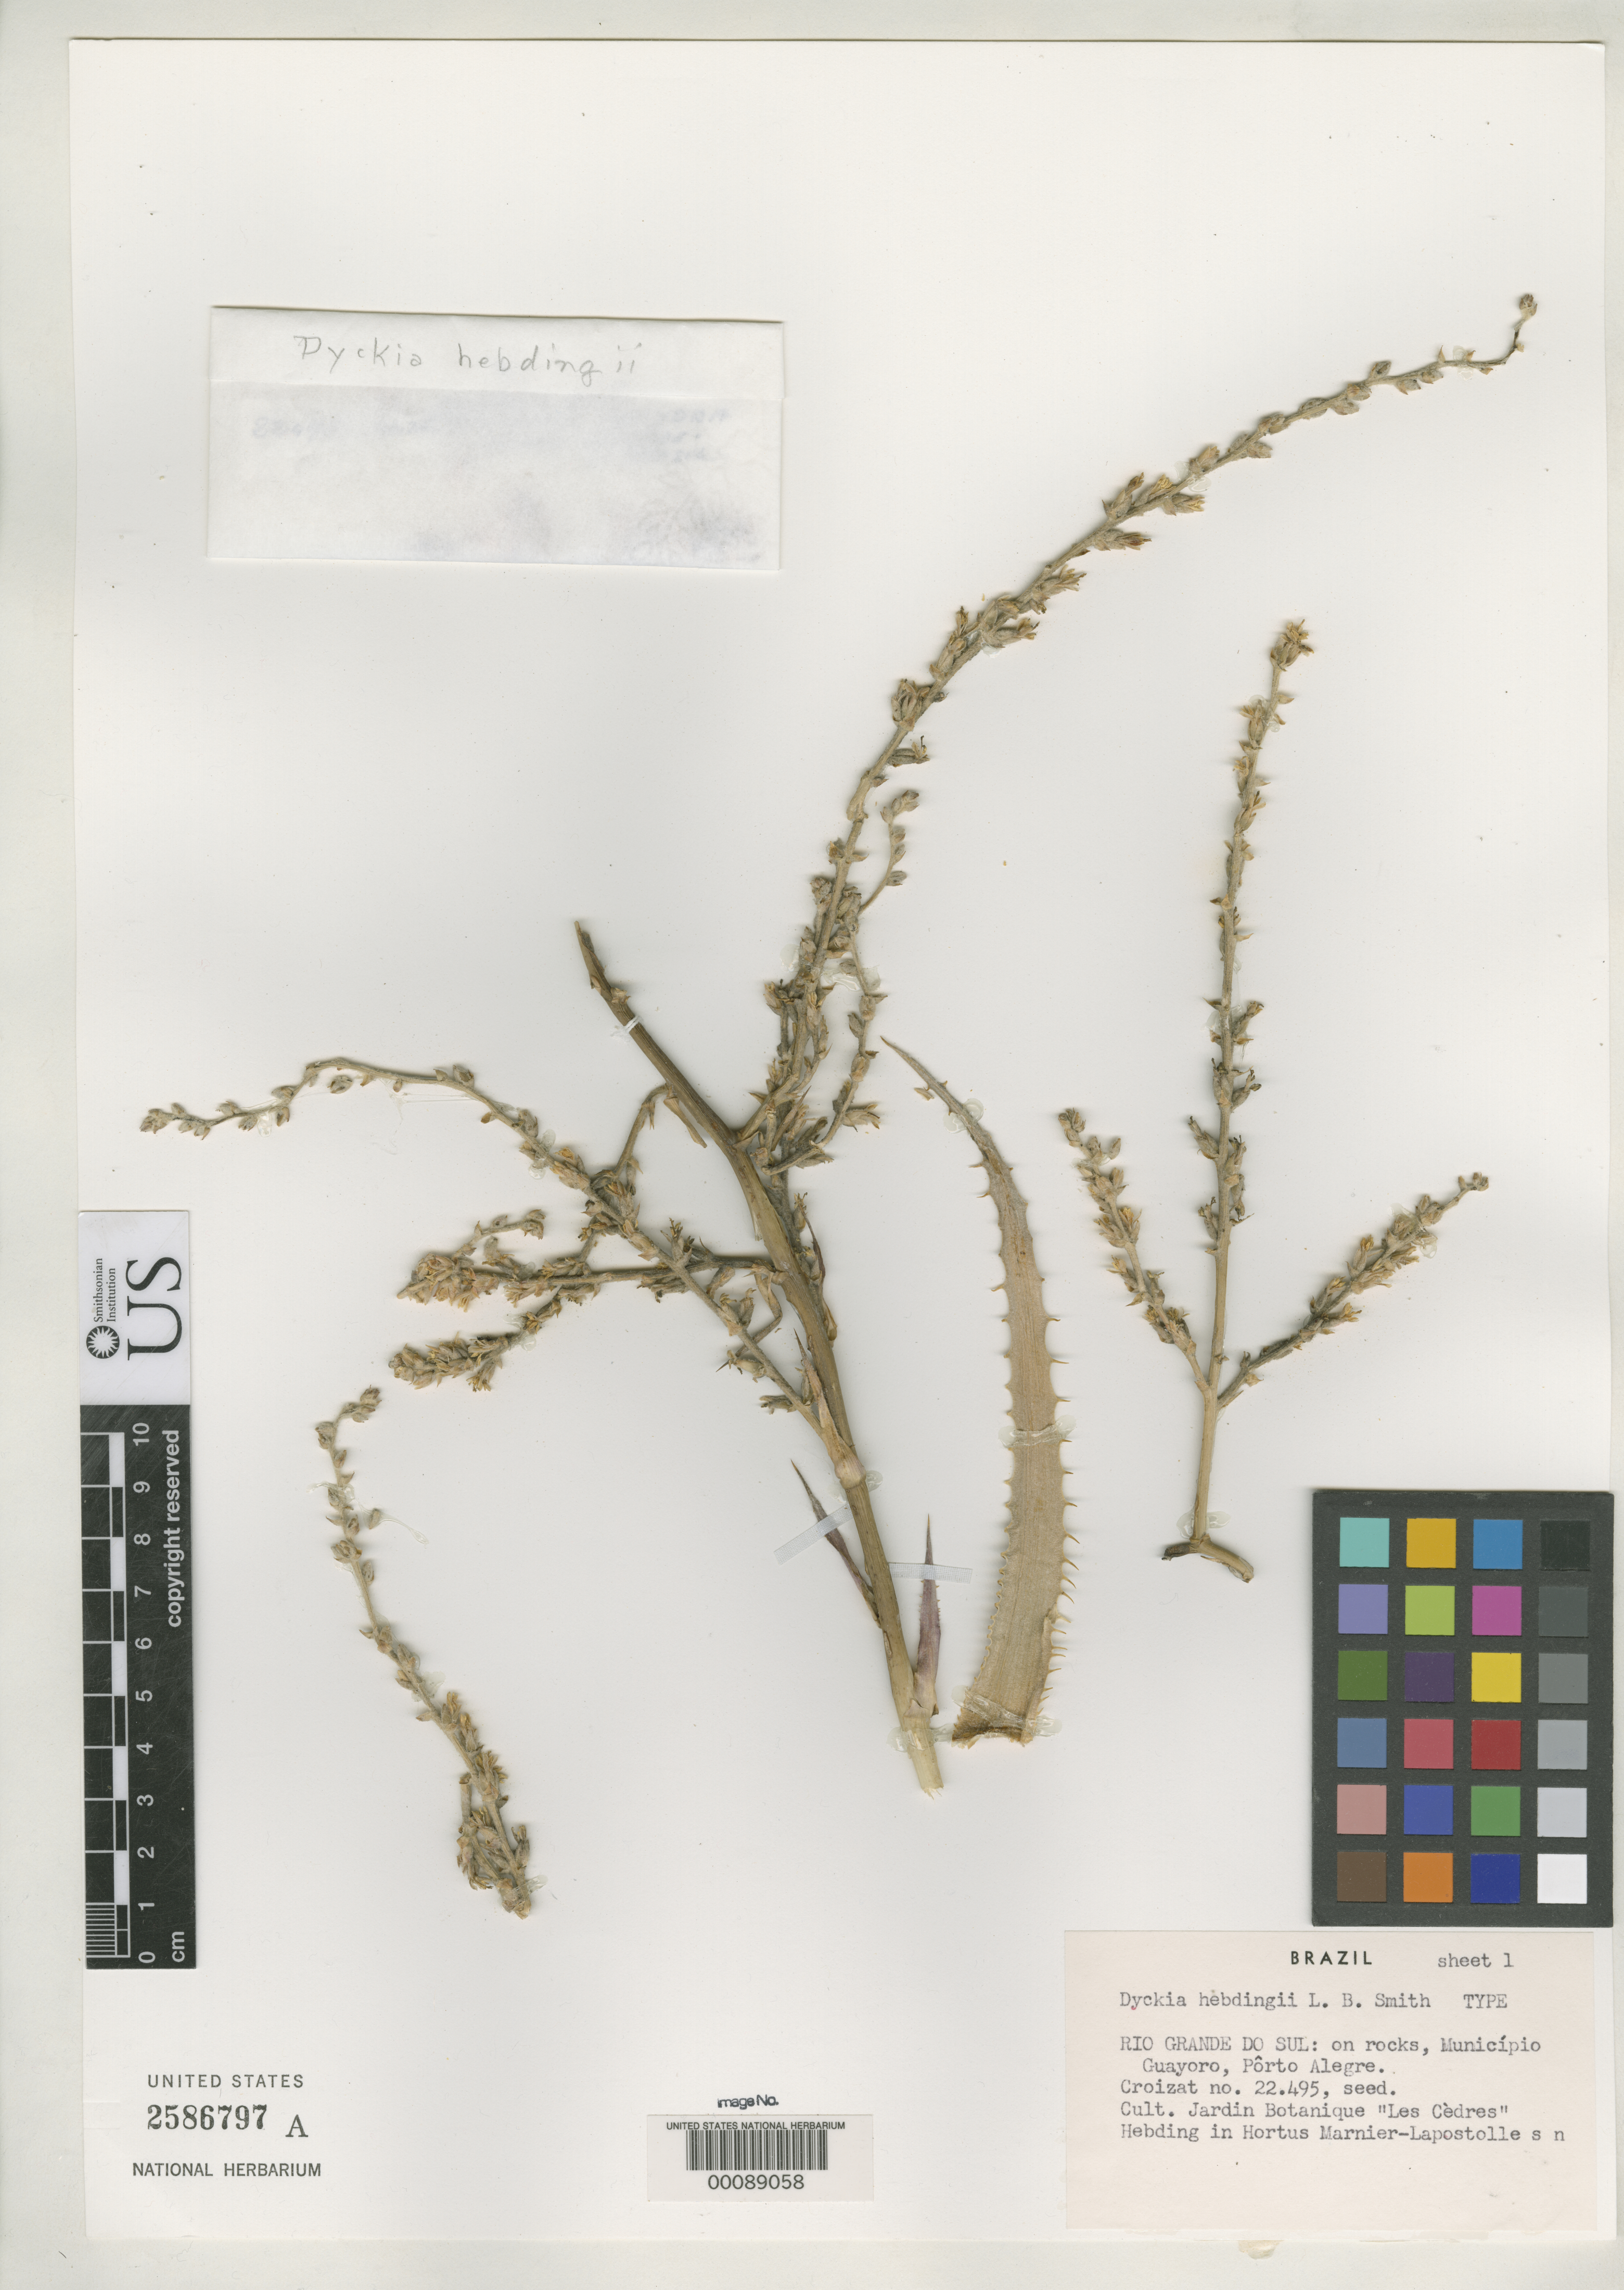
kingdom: Plantae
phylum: Tracheophyta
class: Liliopsida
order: Poales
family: Bromeliaceae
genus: Dyckia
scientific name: Dyckia hebdingii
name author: L.B. Sm.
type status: Holotype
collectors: L. C. M. Croizat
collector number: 22495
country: Brazil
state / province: Rio Grande do Sul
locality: Porto Alegre.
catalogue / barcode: US 2586797A